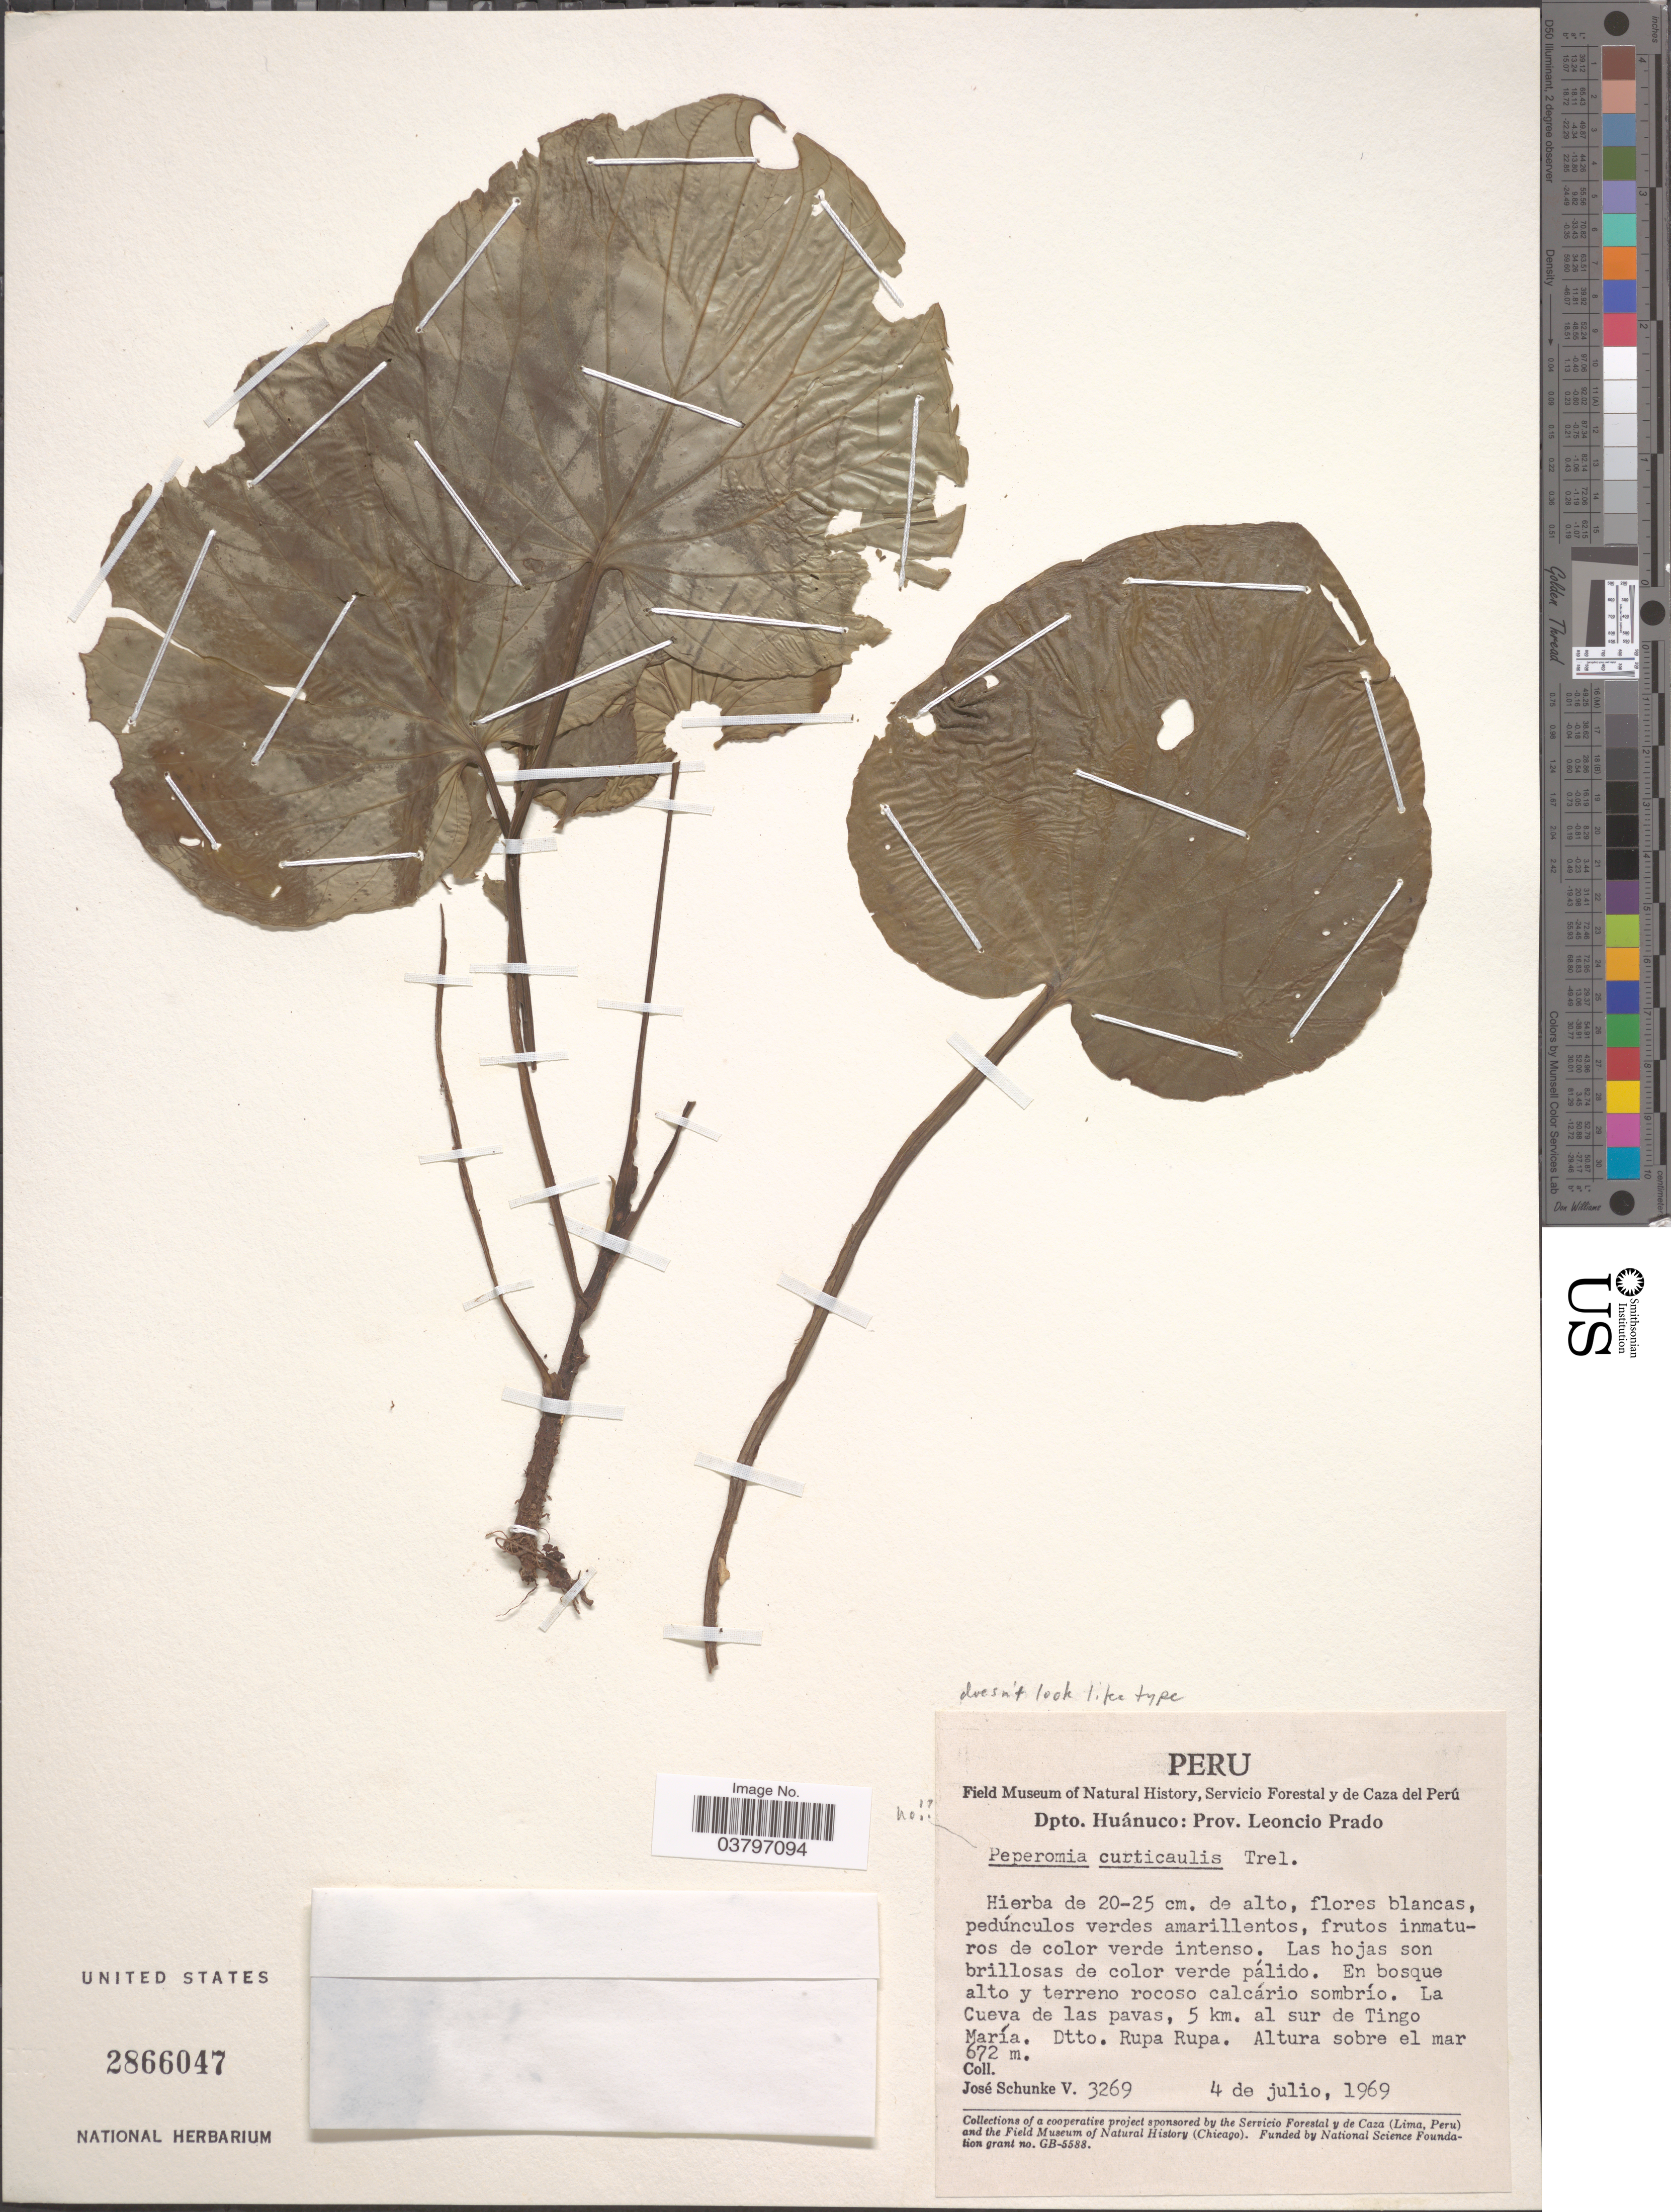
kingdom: Plantae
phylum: Tracheophyta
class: Magnoliopsida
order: Piperales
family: Piperaceae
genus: Peperomia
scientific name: Peperomia curticaulis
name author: Trel. in J.F. Macbr.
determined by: Jiménez, José Estaban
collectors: J. Schunke Vigo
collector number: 3269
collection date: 1969-07-04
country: Peru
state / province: Huánuco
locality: Dpto. Huánuco: Prov. Leoncio Prado. La Cueva de las pavas, 5 km. al sur de Tingo María. Dtto. Rupa Rupa.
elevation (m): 672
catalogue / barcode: US 2866047